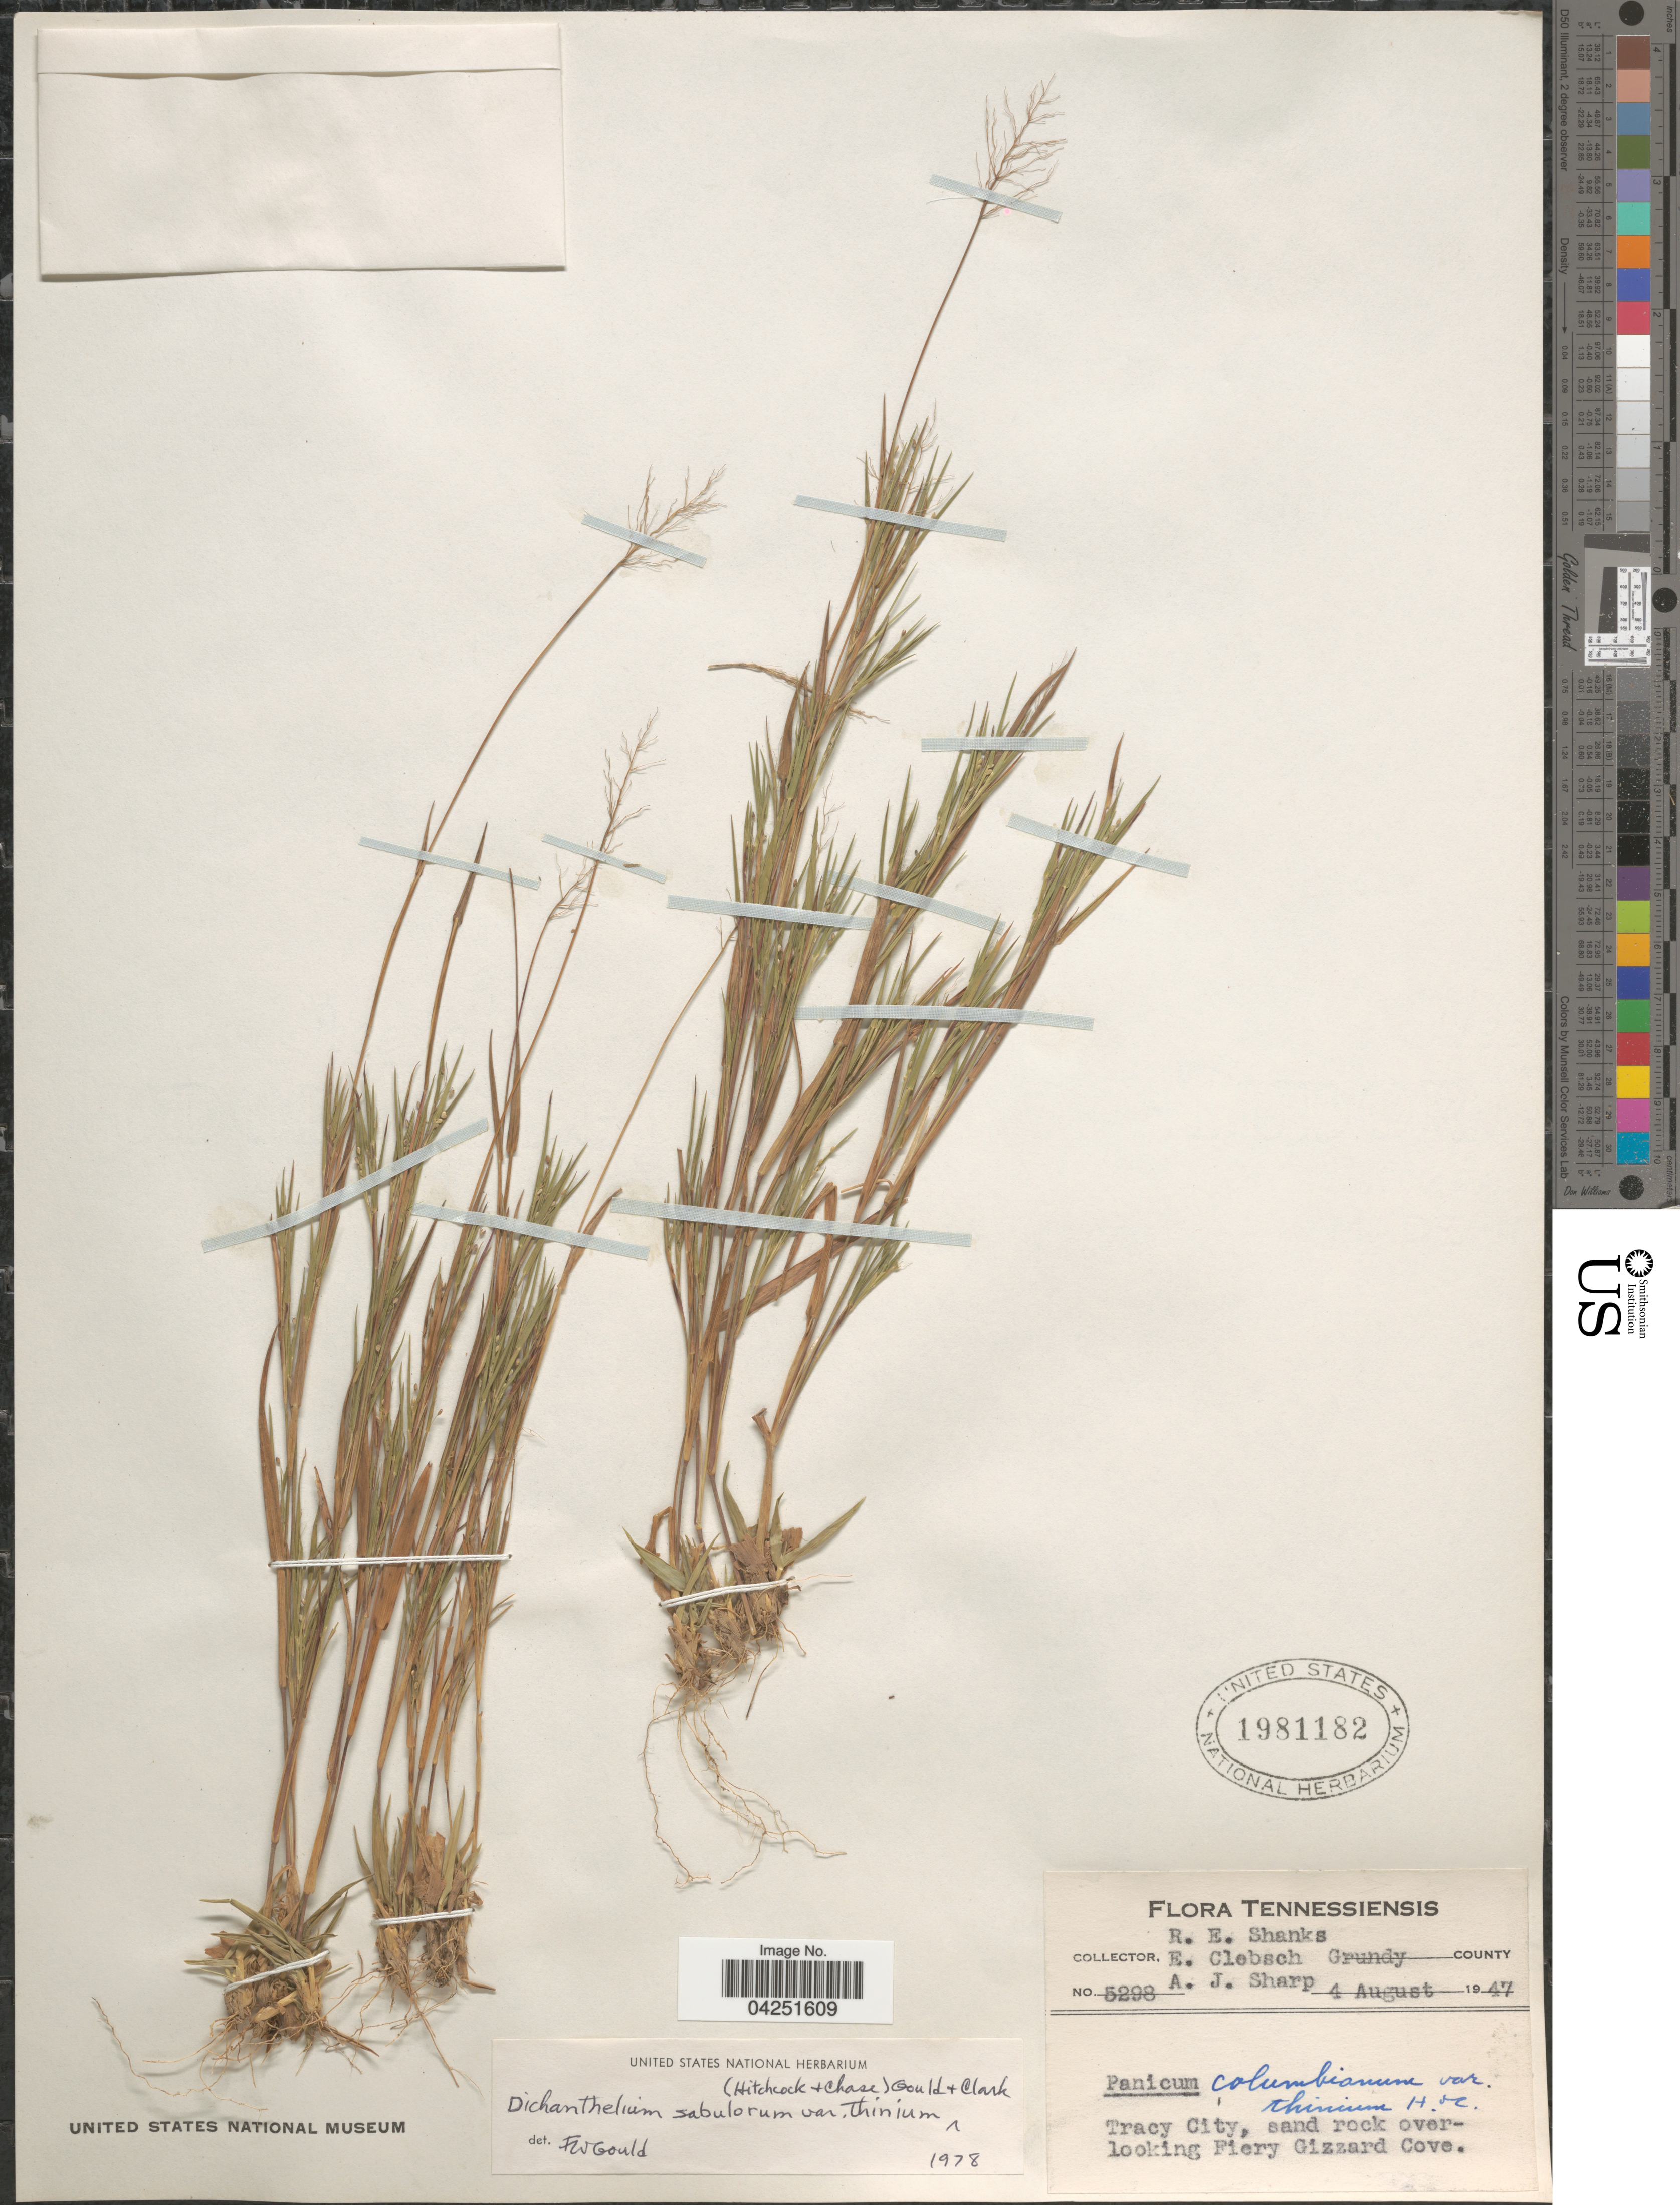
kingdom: Plantae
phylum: Tracheophyta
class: Liliopsida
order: Poales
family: Poaceae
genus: Dichanthelium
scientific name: Dichanthelium acuminatum var. acuminatum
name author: (Sw.) Gould & C.A. Clark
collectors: R. Shanks, E. Clebsch & A. J. Sharp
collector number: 5298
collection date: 1947-08-04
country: United States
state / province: Tennessee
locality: Tennessiensis. Grundy County. Tracy City, sand rock overlooking Fiery Gizzard Cove.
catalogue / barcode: US 1981182